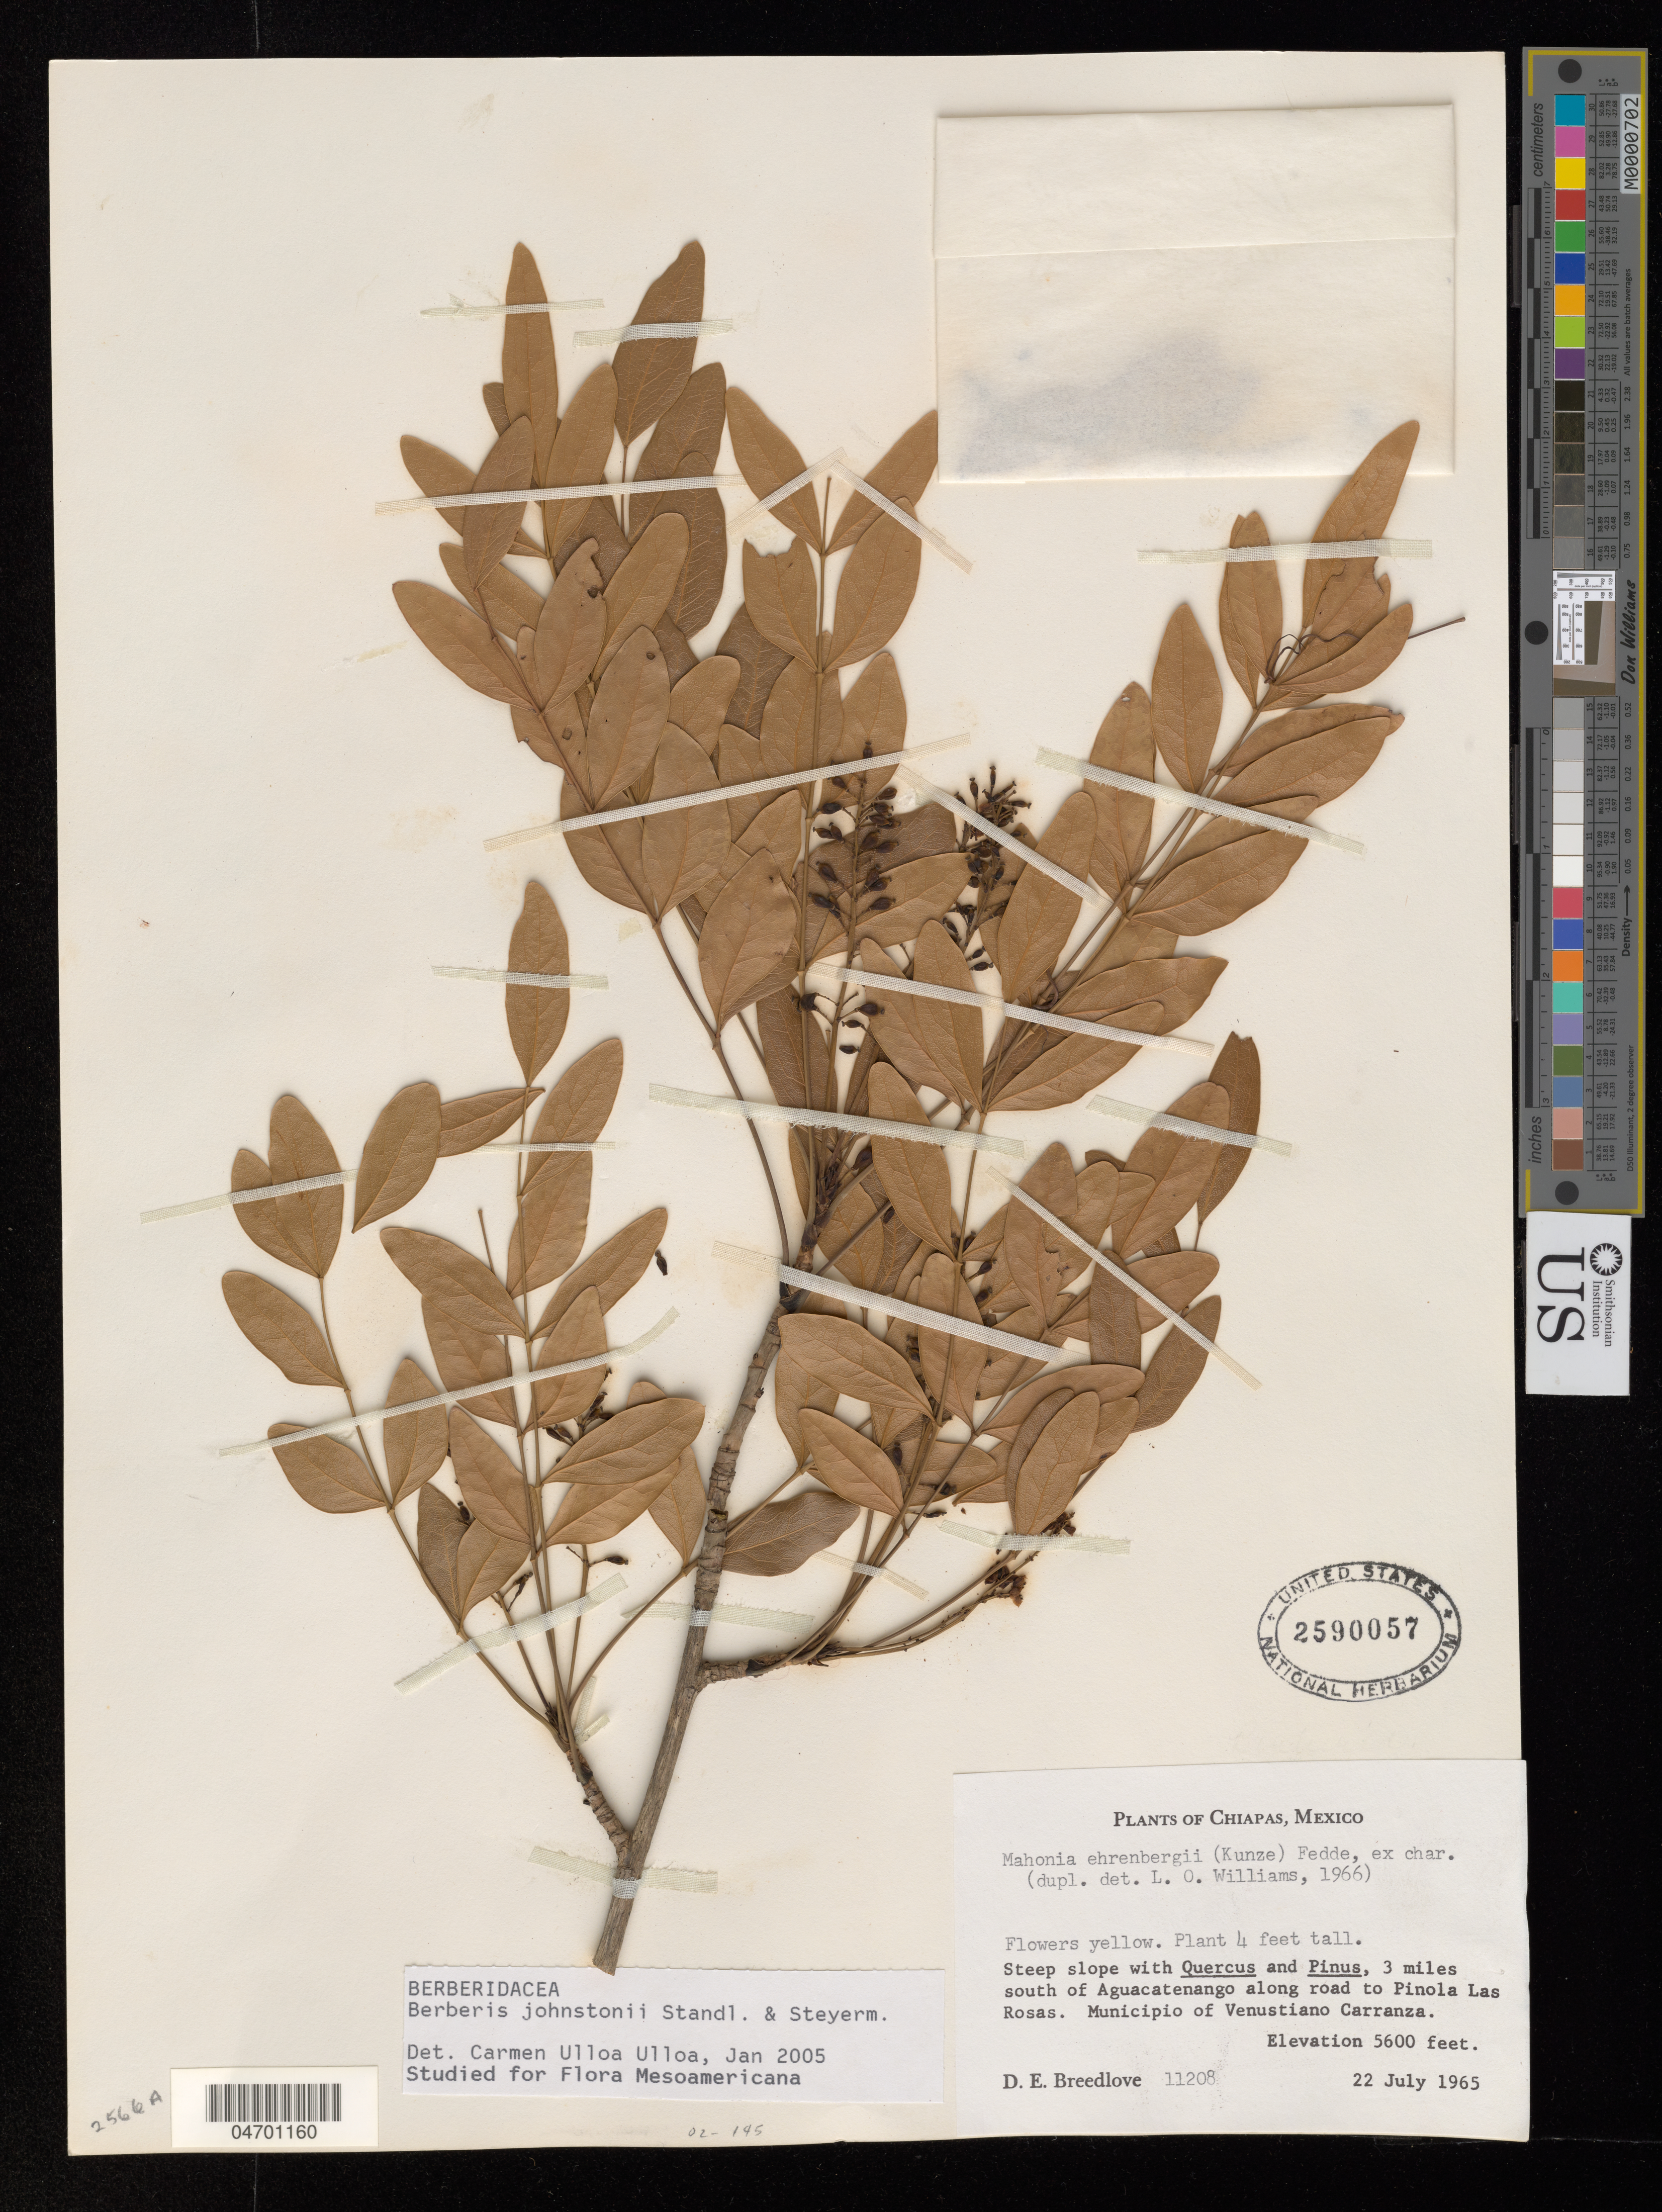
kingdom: Plantae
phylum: Tracheophyta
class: Magnoliopsida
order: Ranunculales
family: Berberidaceae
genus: Berberis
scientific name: Berberis johnstonii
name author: Standl. & Steyerm.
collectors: D. E. Breedlove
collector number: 11208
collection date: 1965-07-22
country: Mexico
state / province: Chiapas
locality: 3 miles south of Aguacatenango along road to Pinola Las Rosas. Municipio of Venustiano Carranza.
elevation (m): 1707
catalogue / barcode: US 2590057